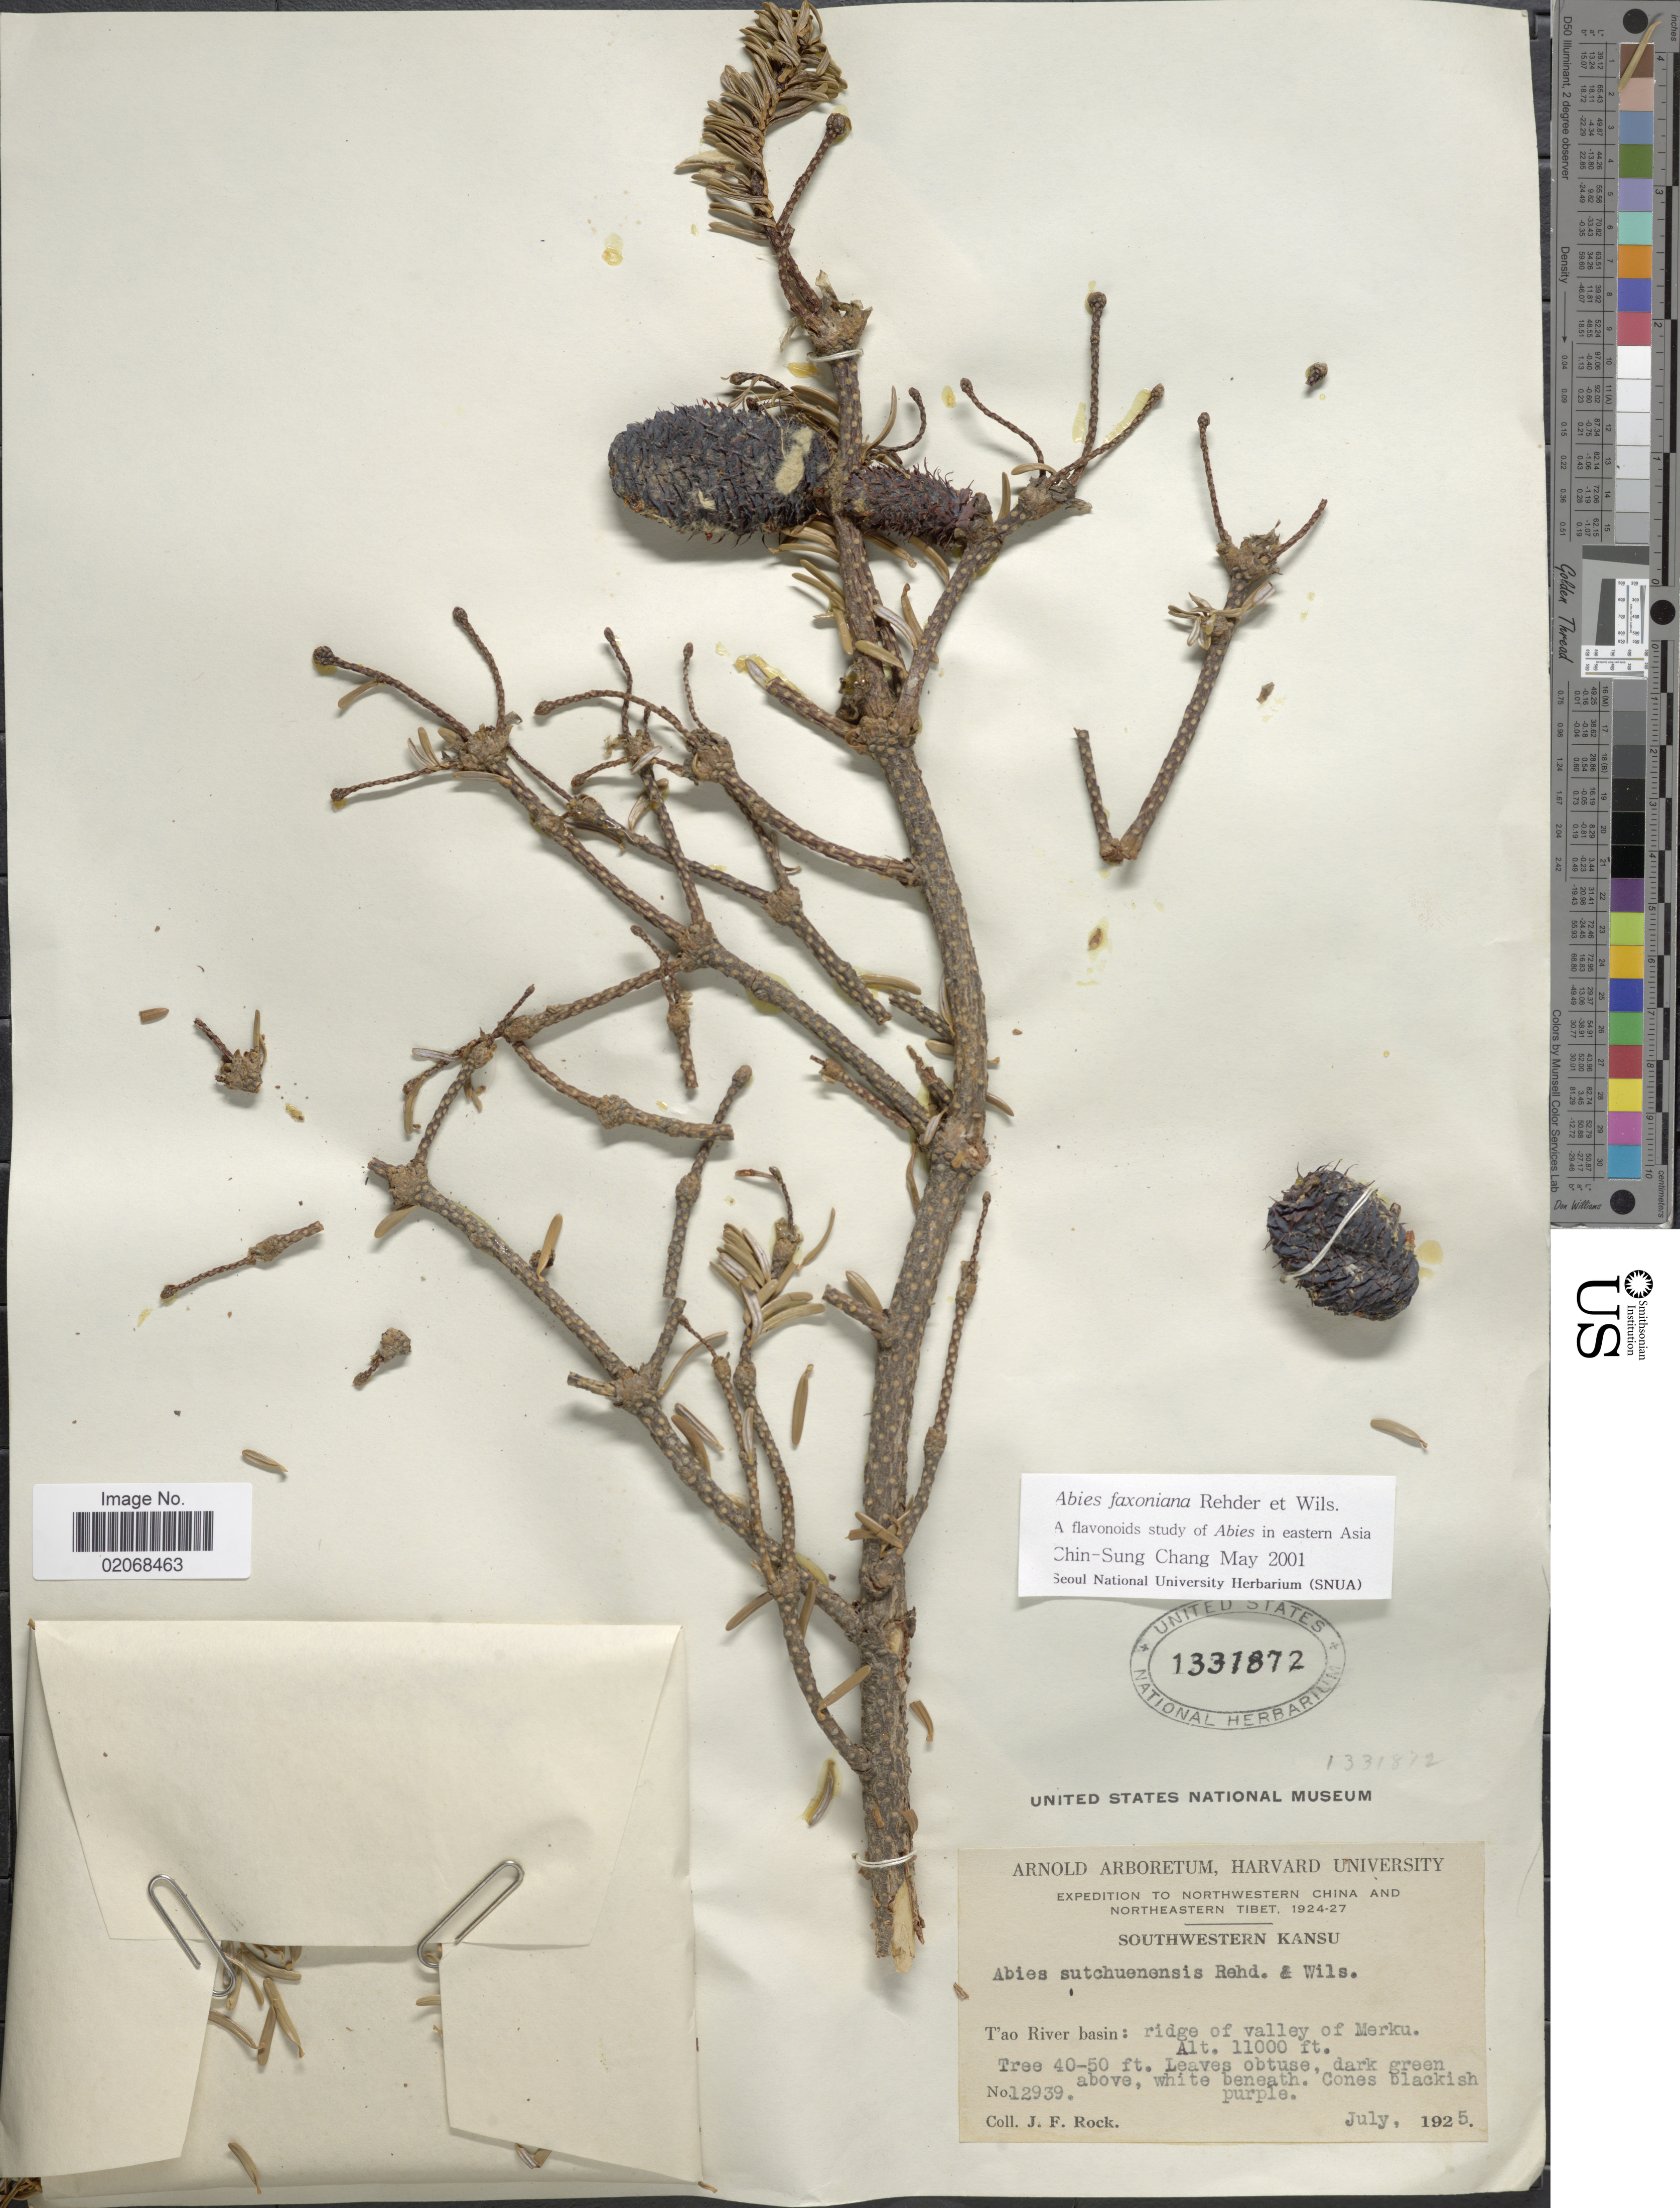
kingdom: Plantae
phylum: Tracheophyta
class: Pinopsida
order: Pinales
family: Pinaceae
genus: Abies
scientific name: Abies faxoniana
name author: Rehder & E.H. Wilson in Sarg.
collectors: J. Rock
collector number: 12939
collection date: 1925-07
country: China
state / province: Gansu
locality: Northwestern China and Northeastern Tibet, Southwestern Kansu, T'ao River basin: ridge of valley of Merku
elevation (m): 3353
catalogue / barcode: US 1331872